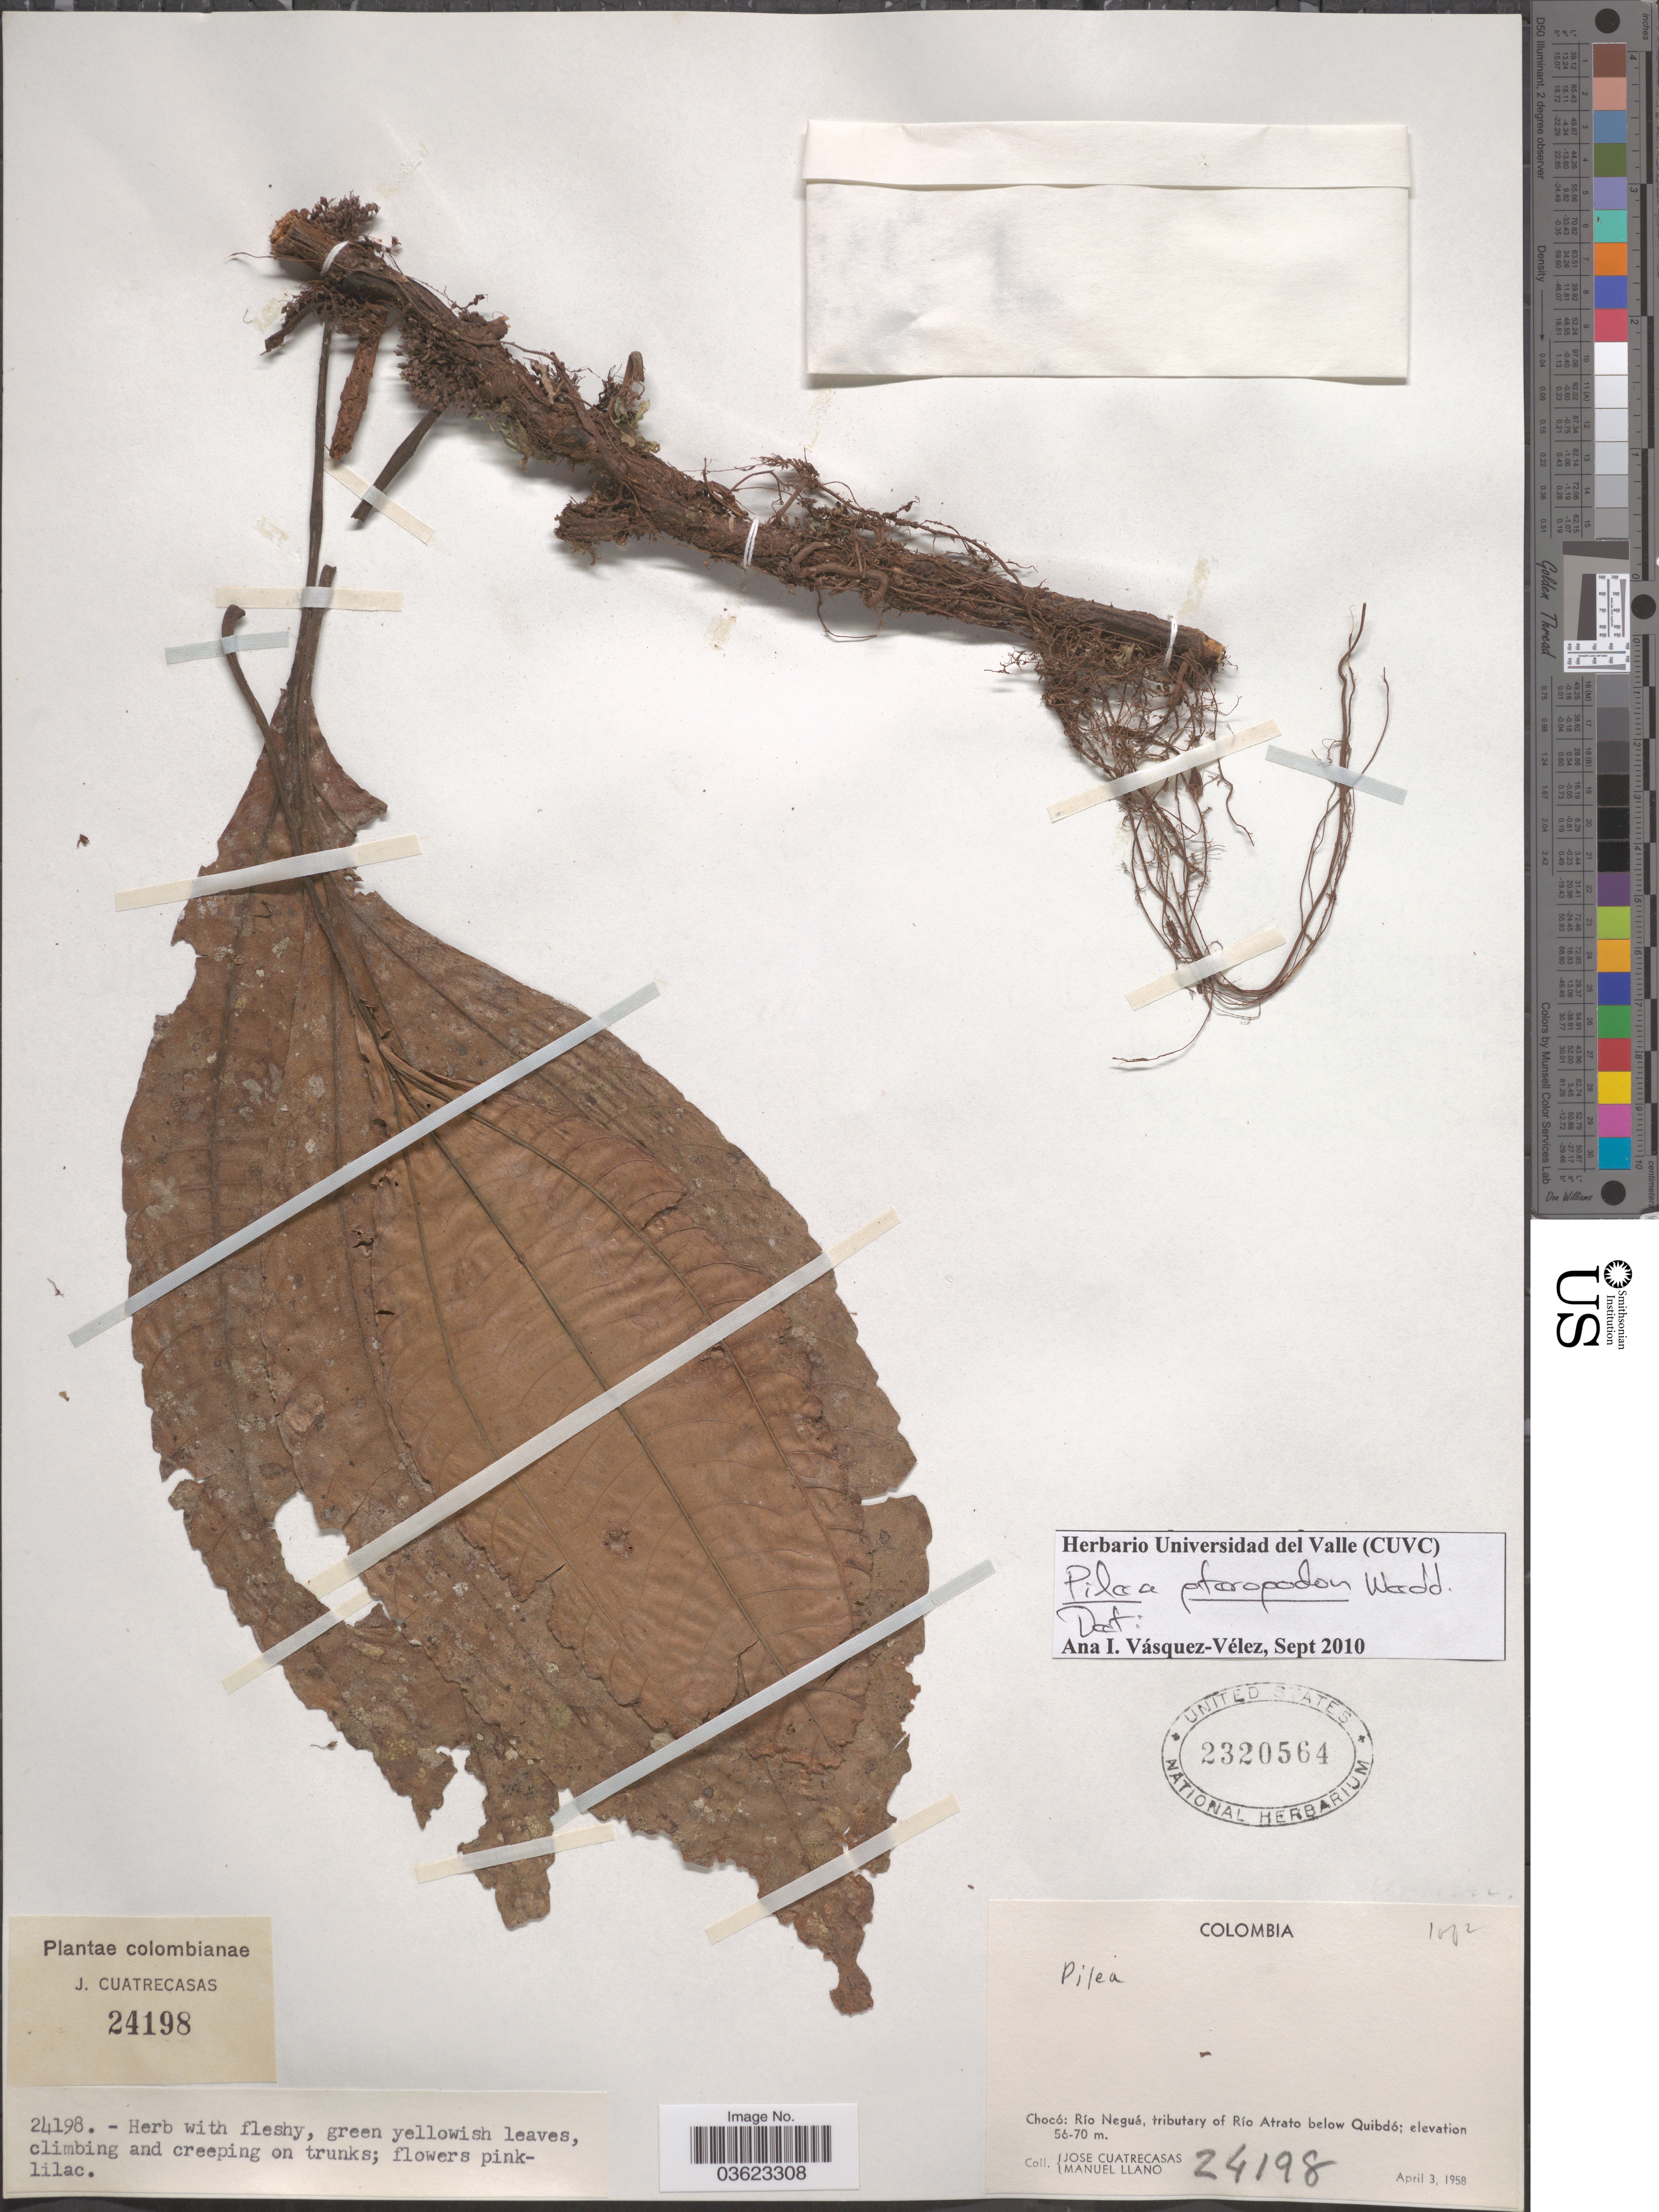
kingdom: Plantae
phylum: Tracheophyta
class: Magnoliopsida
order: Rosales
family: Urticaceae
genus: Pilea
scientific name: Pilea pteropodon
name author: Wedd.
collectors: J. Cuatrecasas & M. Llano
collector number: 24198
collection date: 1958-04-03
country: Colombia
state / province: Chocó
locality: Río Neguá, tributary of Río Atrato below Quibdó.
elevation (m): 56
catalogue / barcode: US 2320564